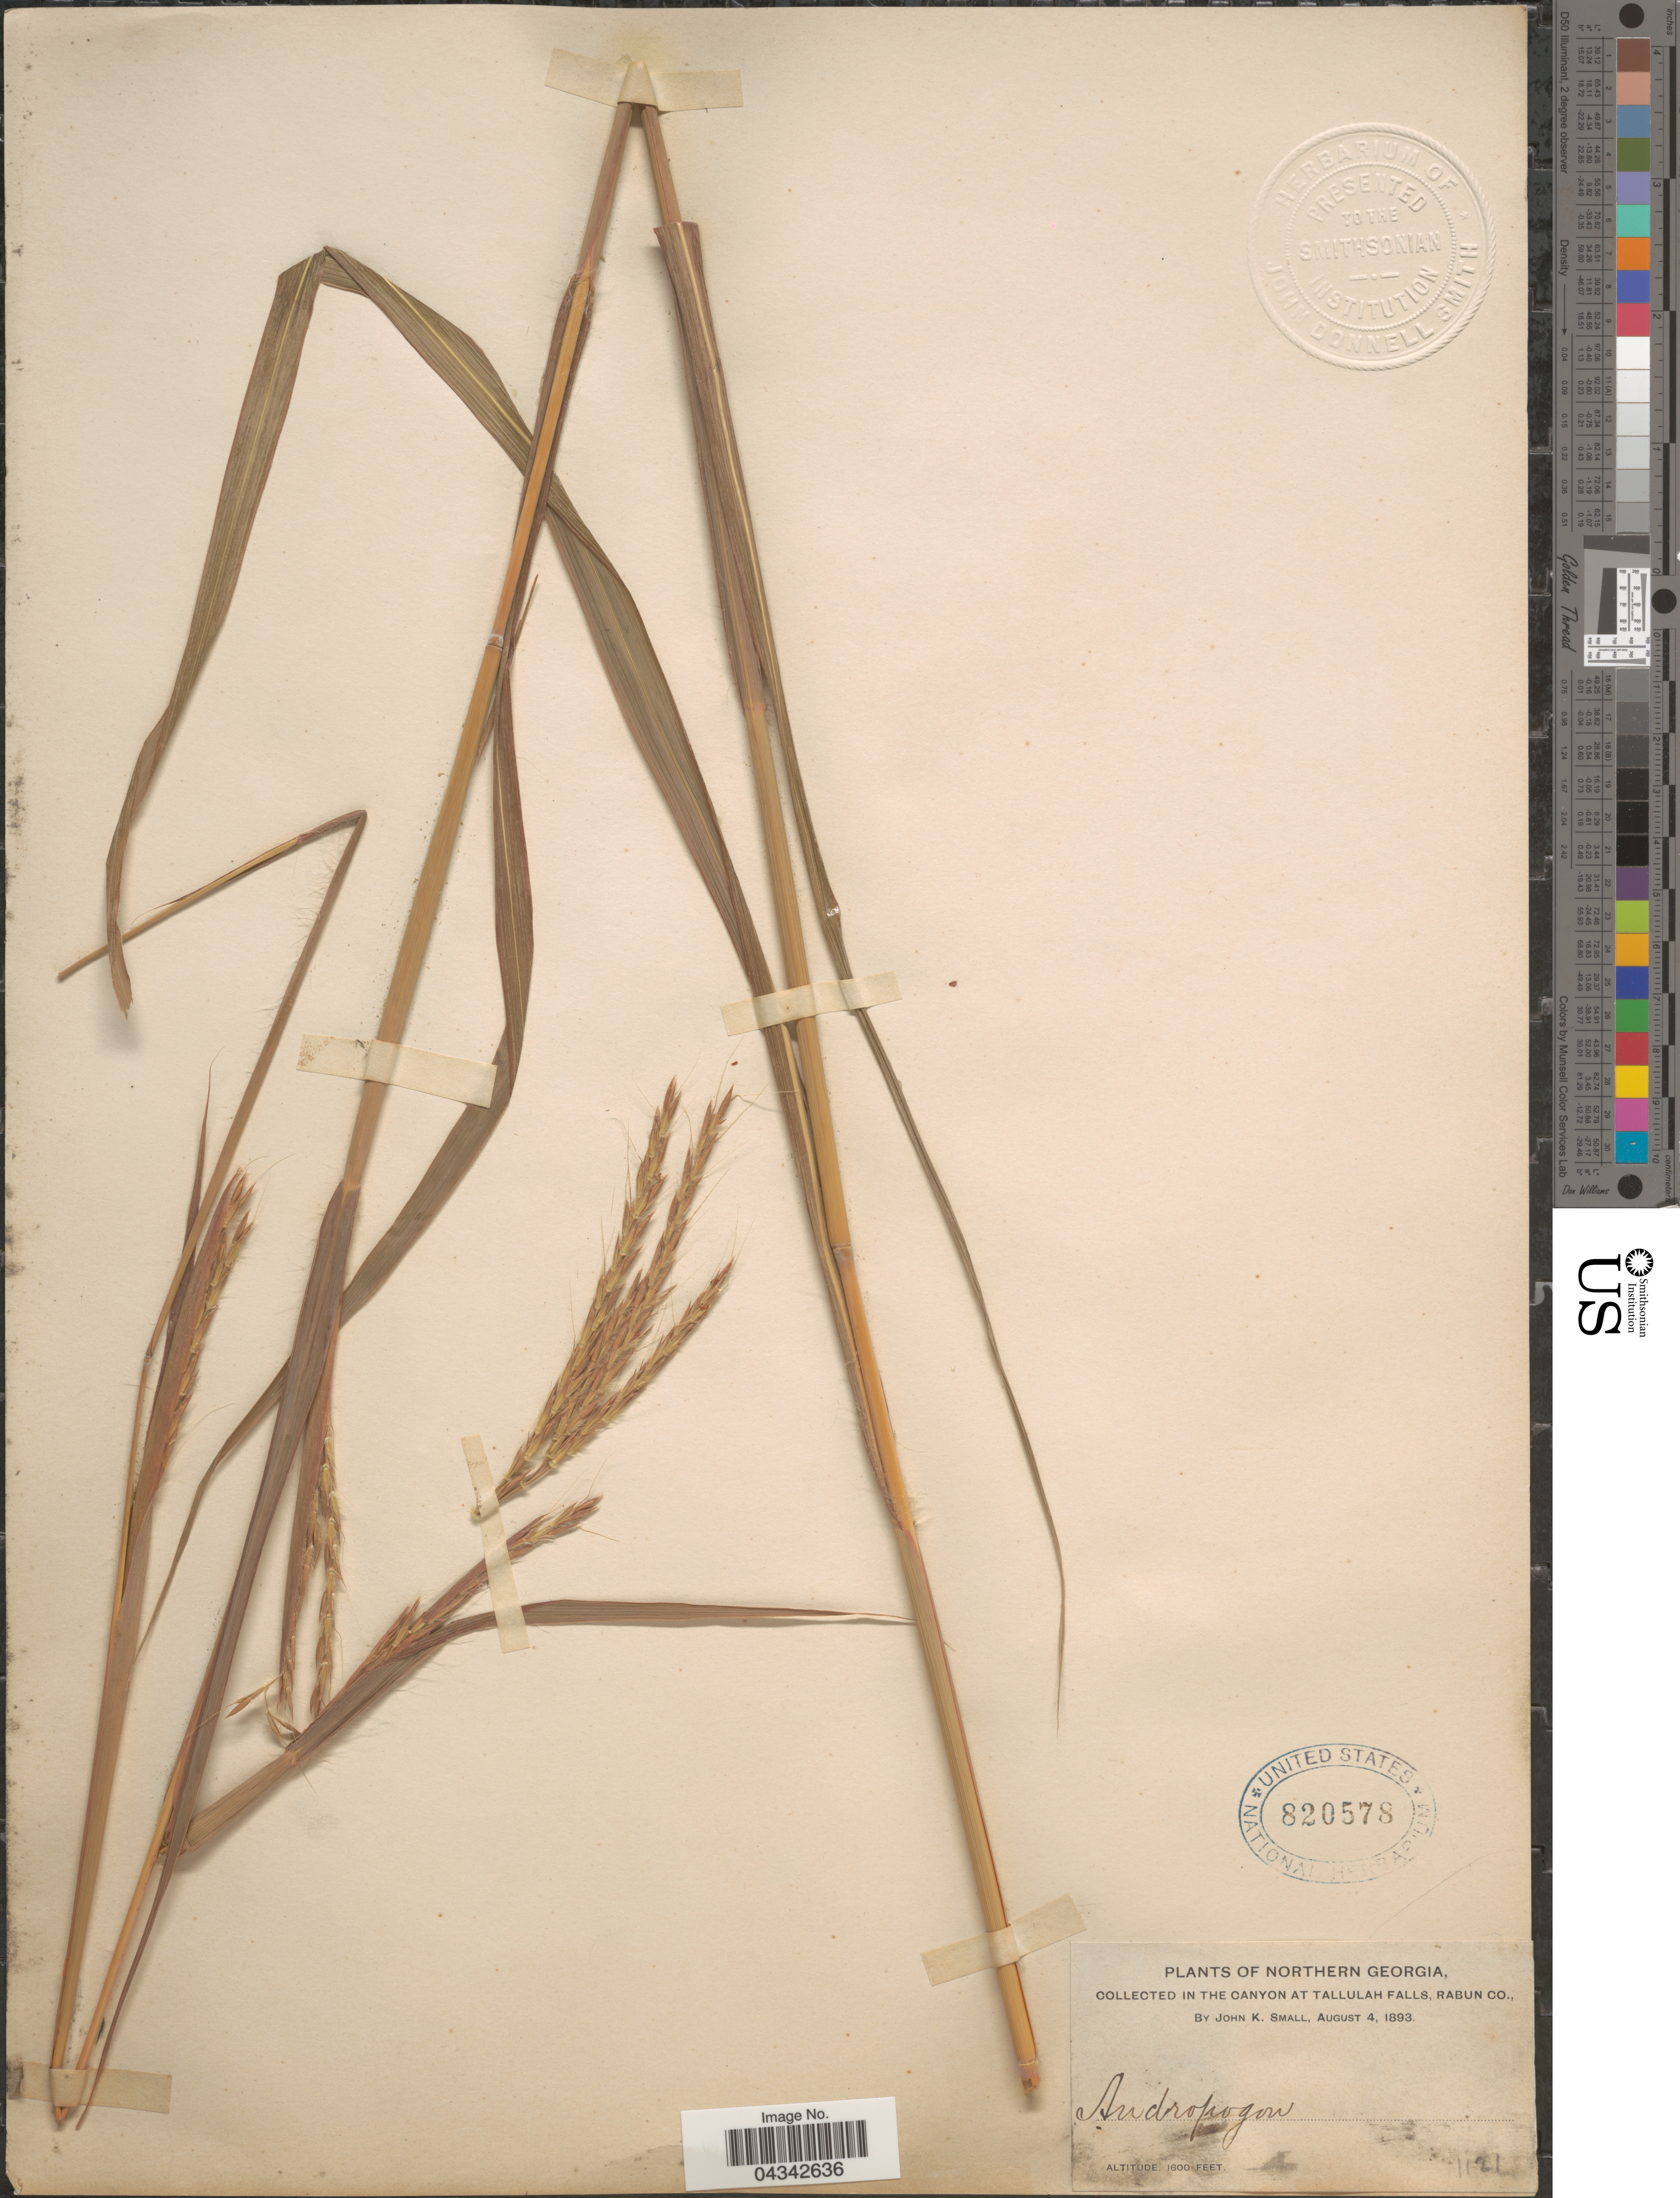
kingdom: Plantae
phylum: Tracheophyta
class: Liliopsida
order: Poales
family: Poaceae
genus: Andropogon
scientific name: Andropogon gerardii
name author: Vitman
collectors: J. K. Small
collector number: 1121?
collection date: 1893-08-04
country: United States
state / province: Georgia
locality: Northern Georgia, in the canyon at Tallulah Falls, Rabun Co.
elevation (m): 488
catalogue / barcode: US 820578